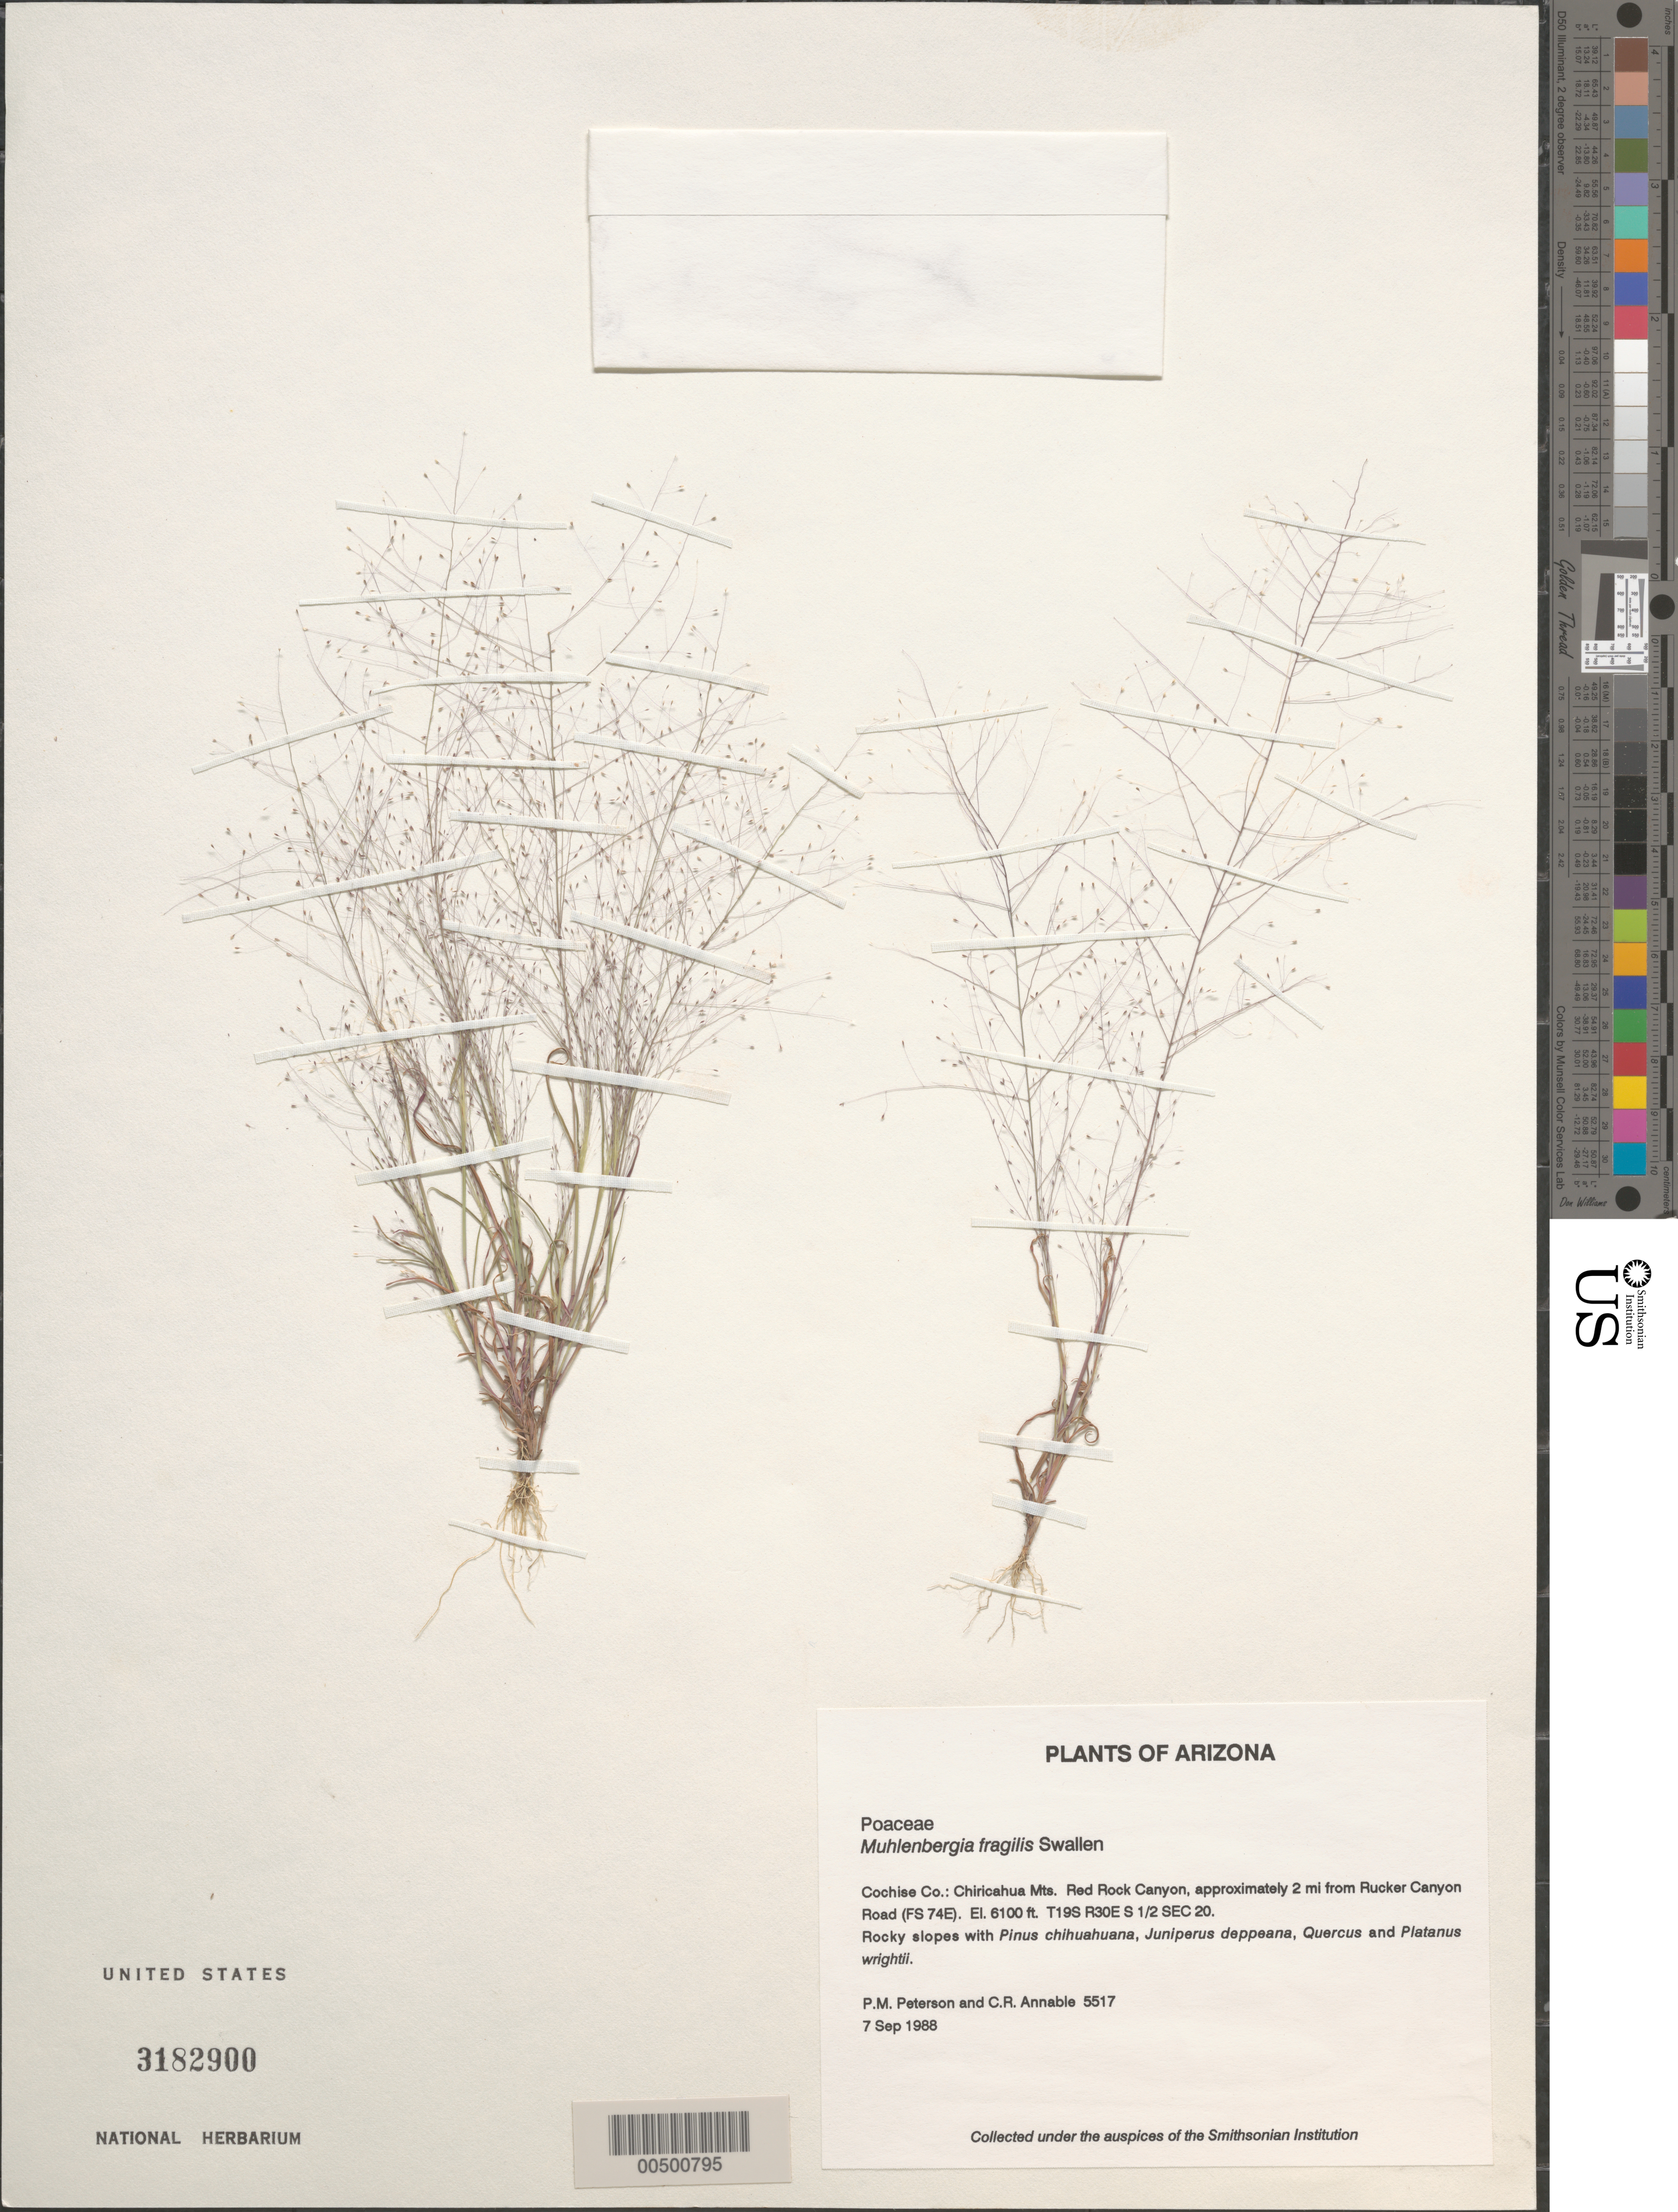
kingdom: Plantae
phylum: Tracheophyta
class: Liliopsida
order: Poales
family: Poaceae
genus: Muhlenbergia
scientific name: Muhlenbergia fragilis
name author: Swallen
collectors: P. M. Peterson & C. R. Annable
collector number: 05517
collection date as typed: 07 Sep 1988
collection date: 1988-09-07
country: United States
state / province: Arizona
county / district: Cochise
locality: Chiricahua Mts. Red Rock Canyon, approximately 2 mi from Rucker Canyon Road (FS 74E).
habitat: Rocky slopes with Pinus chihuahuana, Juniperus deppeana, Quercus and Platanus wrightii.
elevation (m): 1859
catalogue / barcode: US 3182900